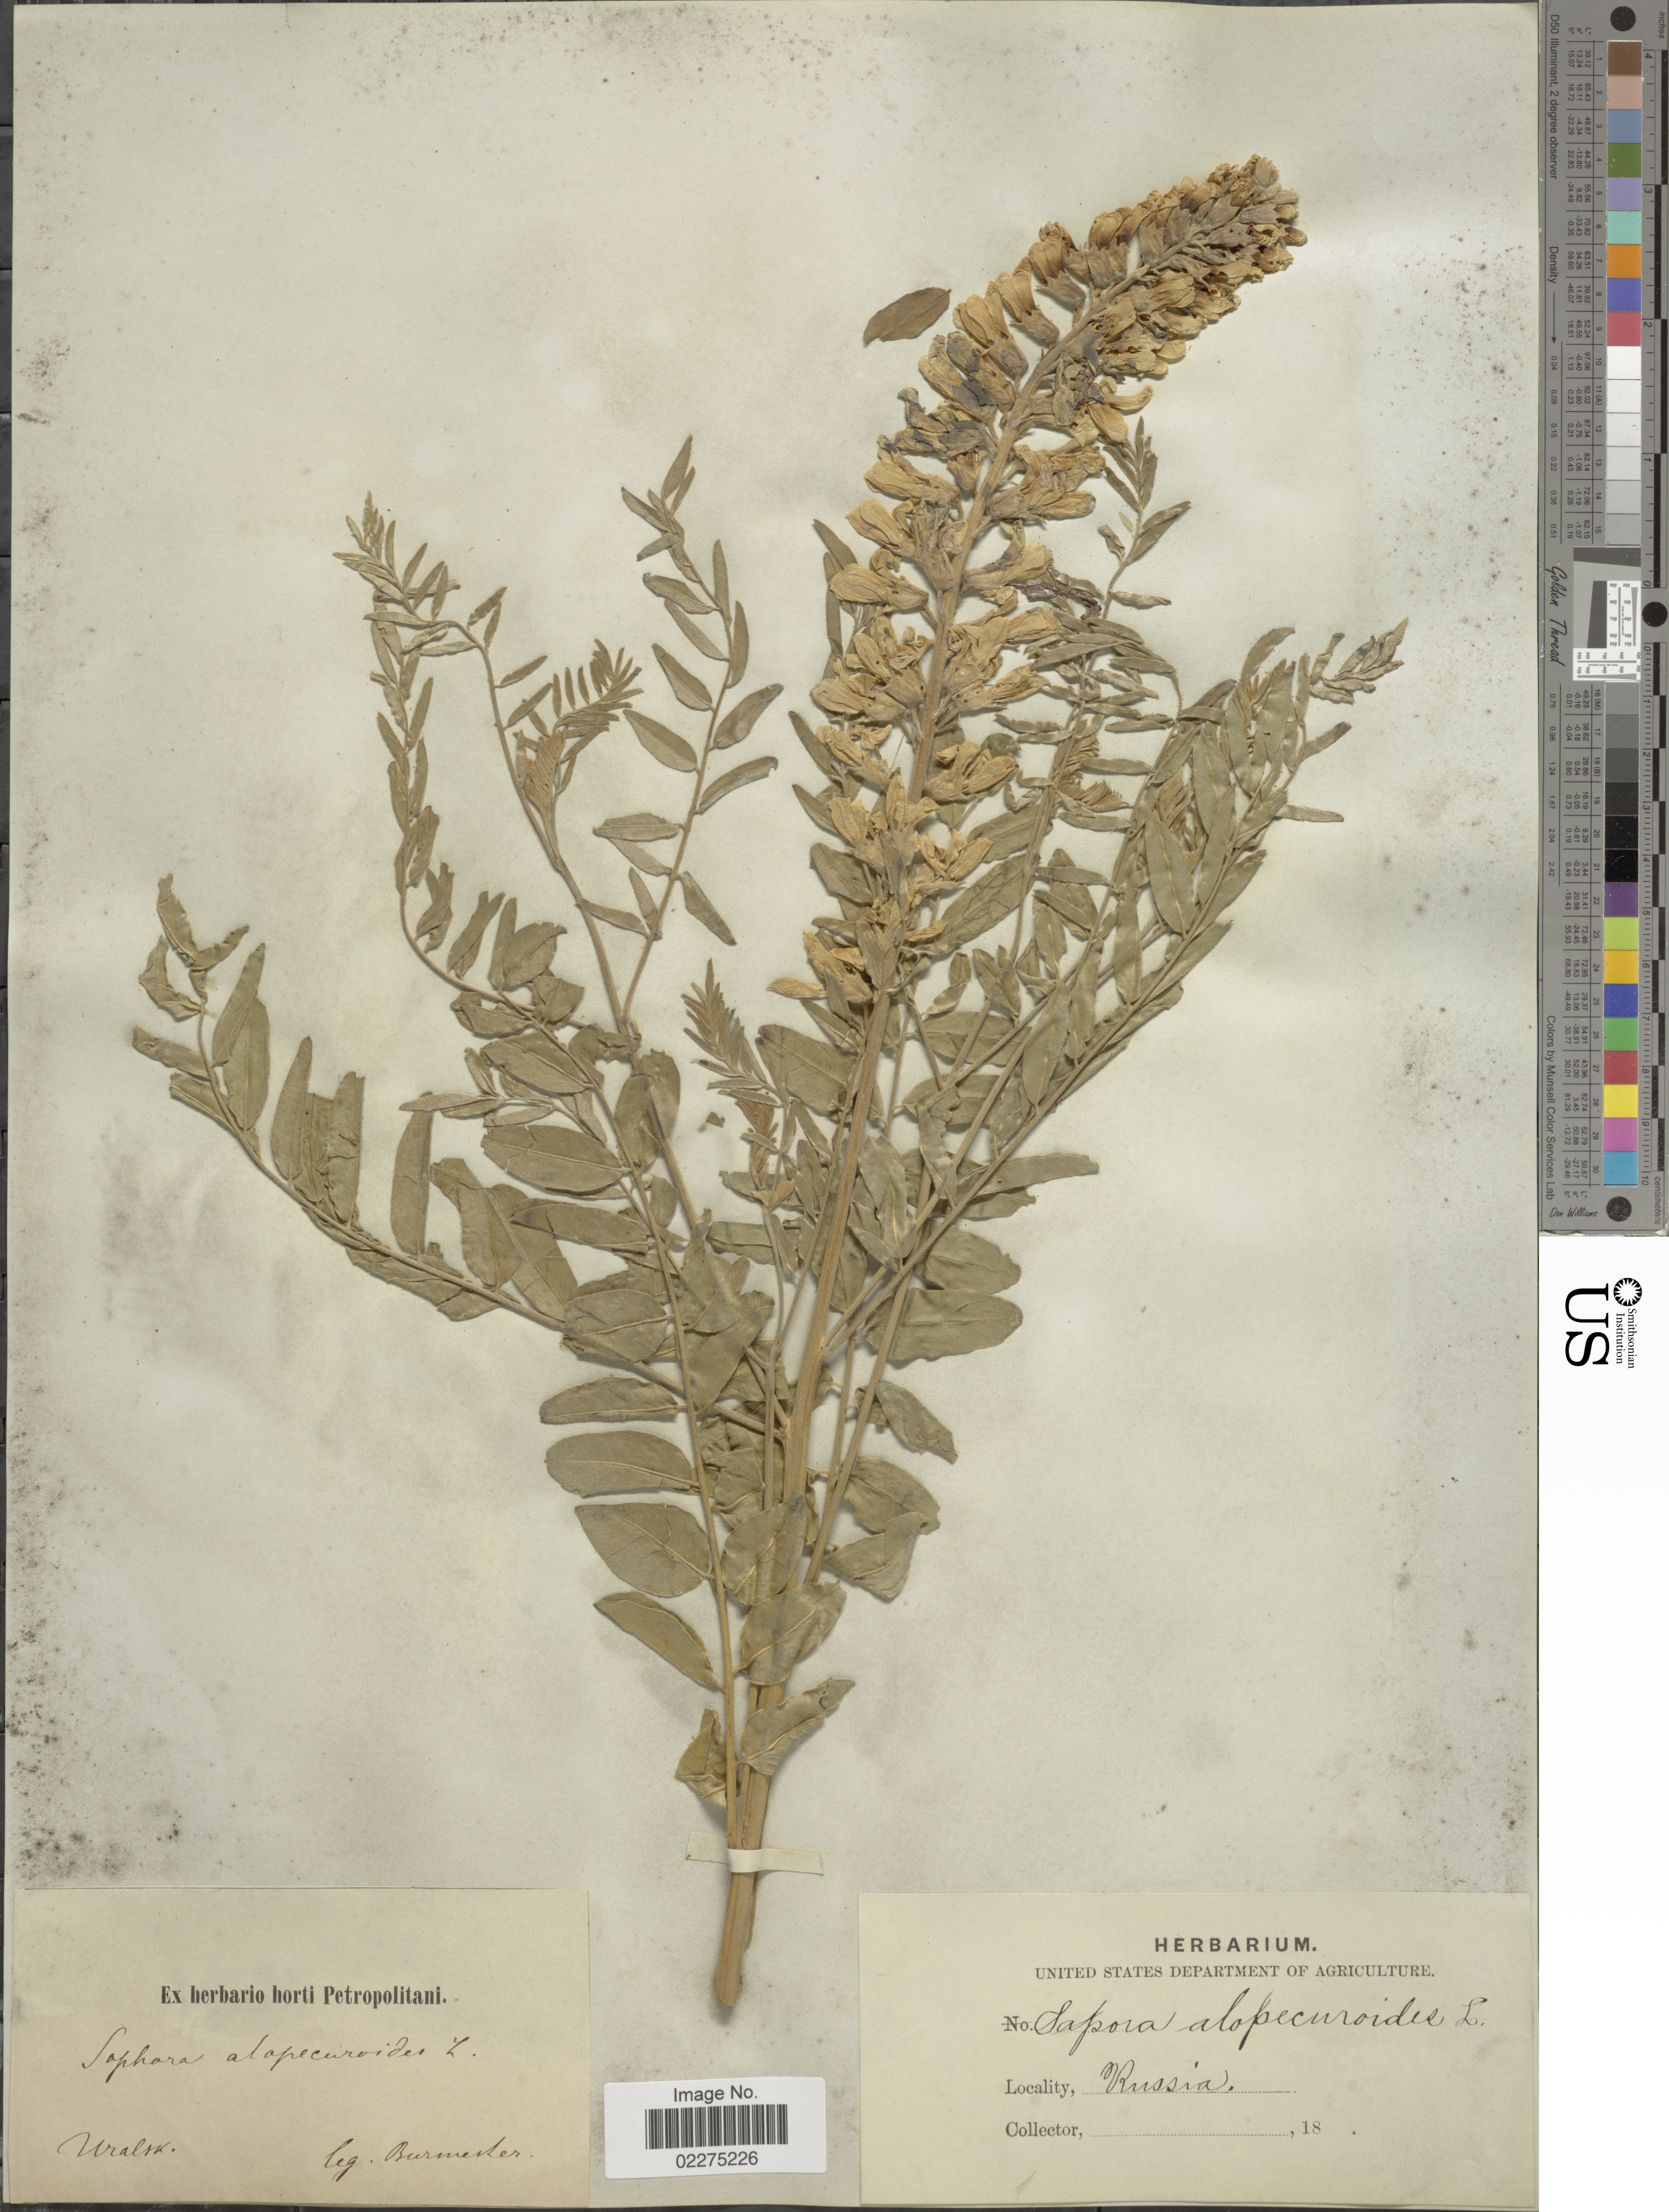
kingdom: Plantae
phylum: Tracheophyta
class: Magnoliopsida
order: Fabales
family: Fabaceae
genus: Sophora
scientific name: Sophora alopecuroides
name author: L.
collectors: Burmester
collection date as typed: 18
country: Russian Federation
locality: Uralsk. Russia